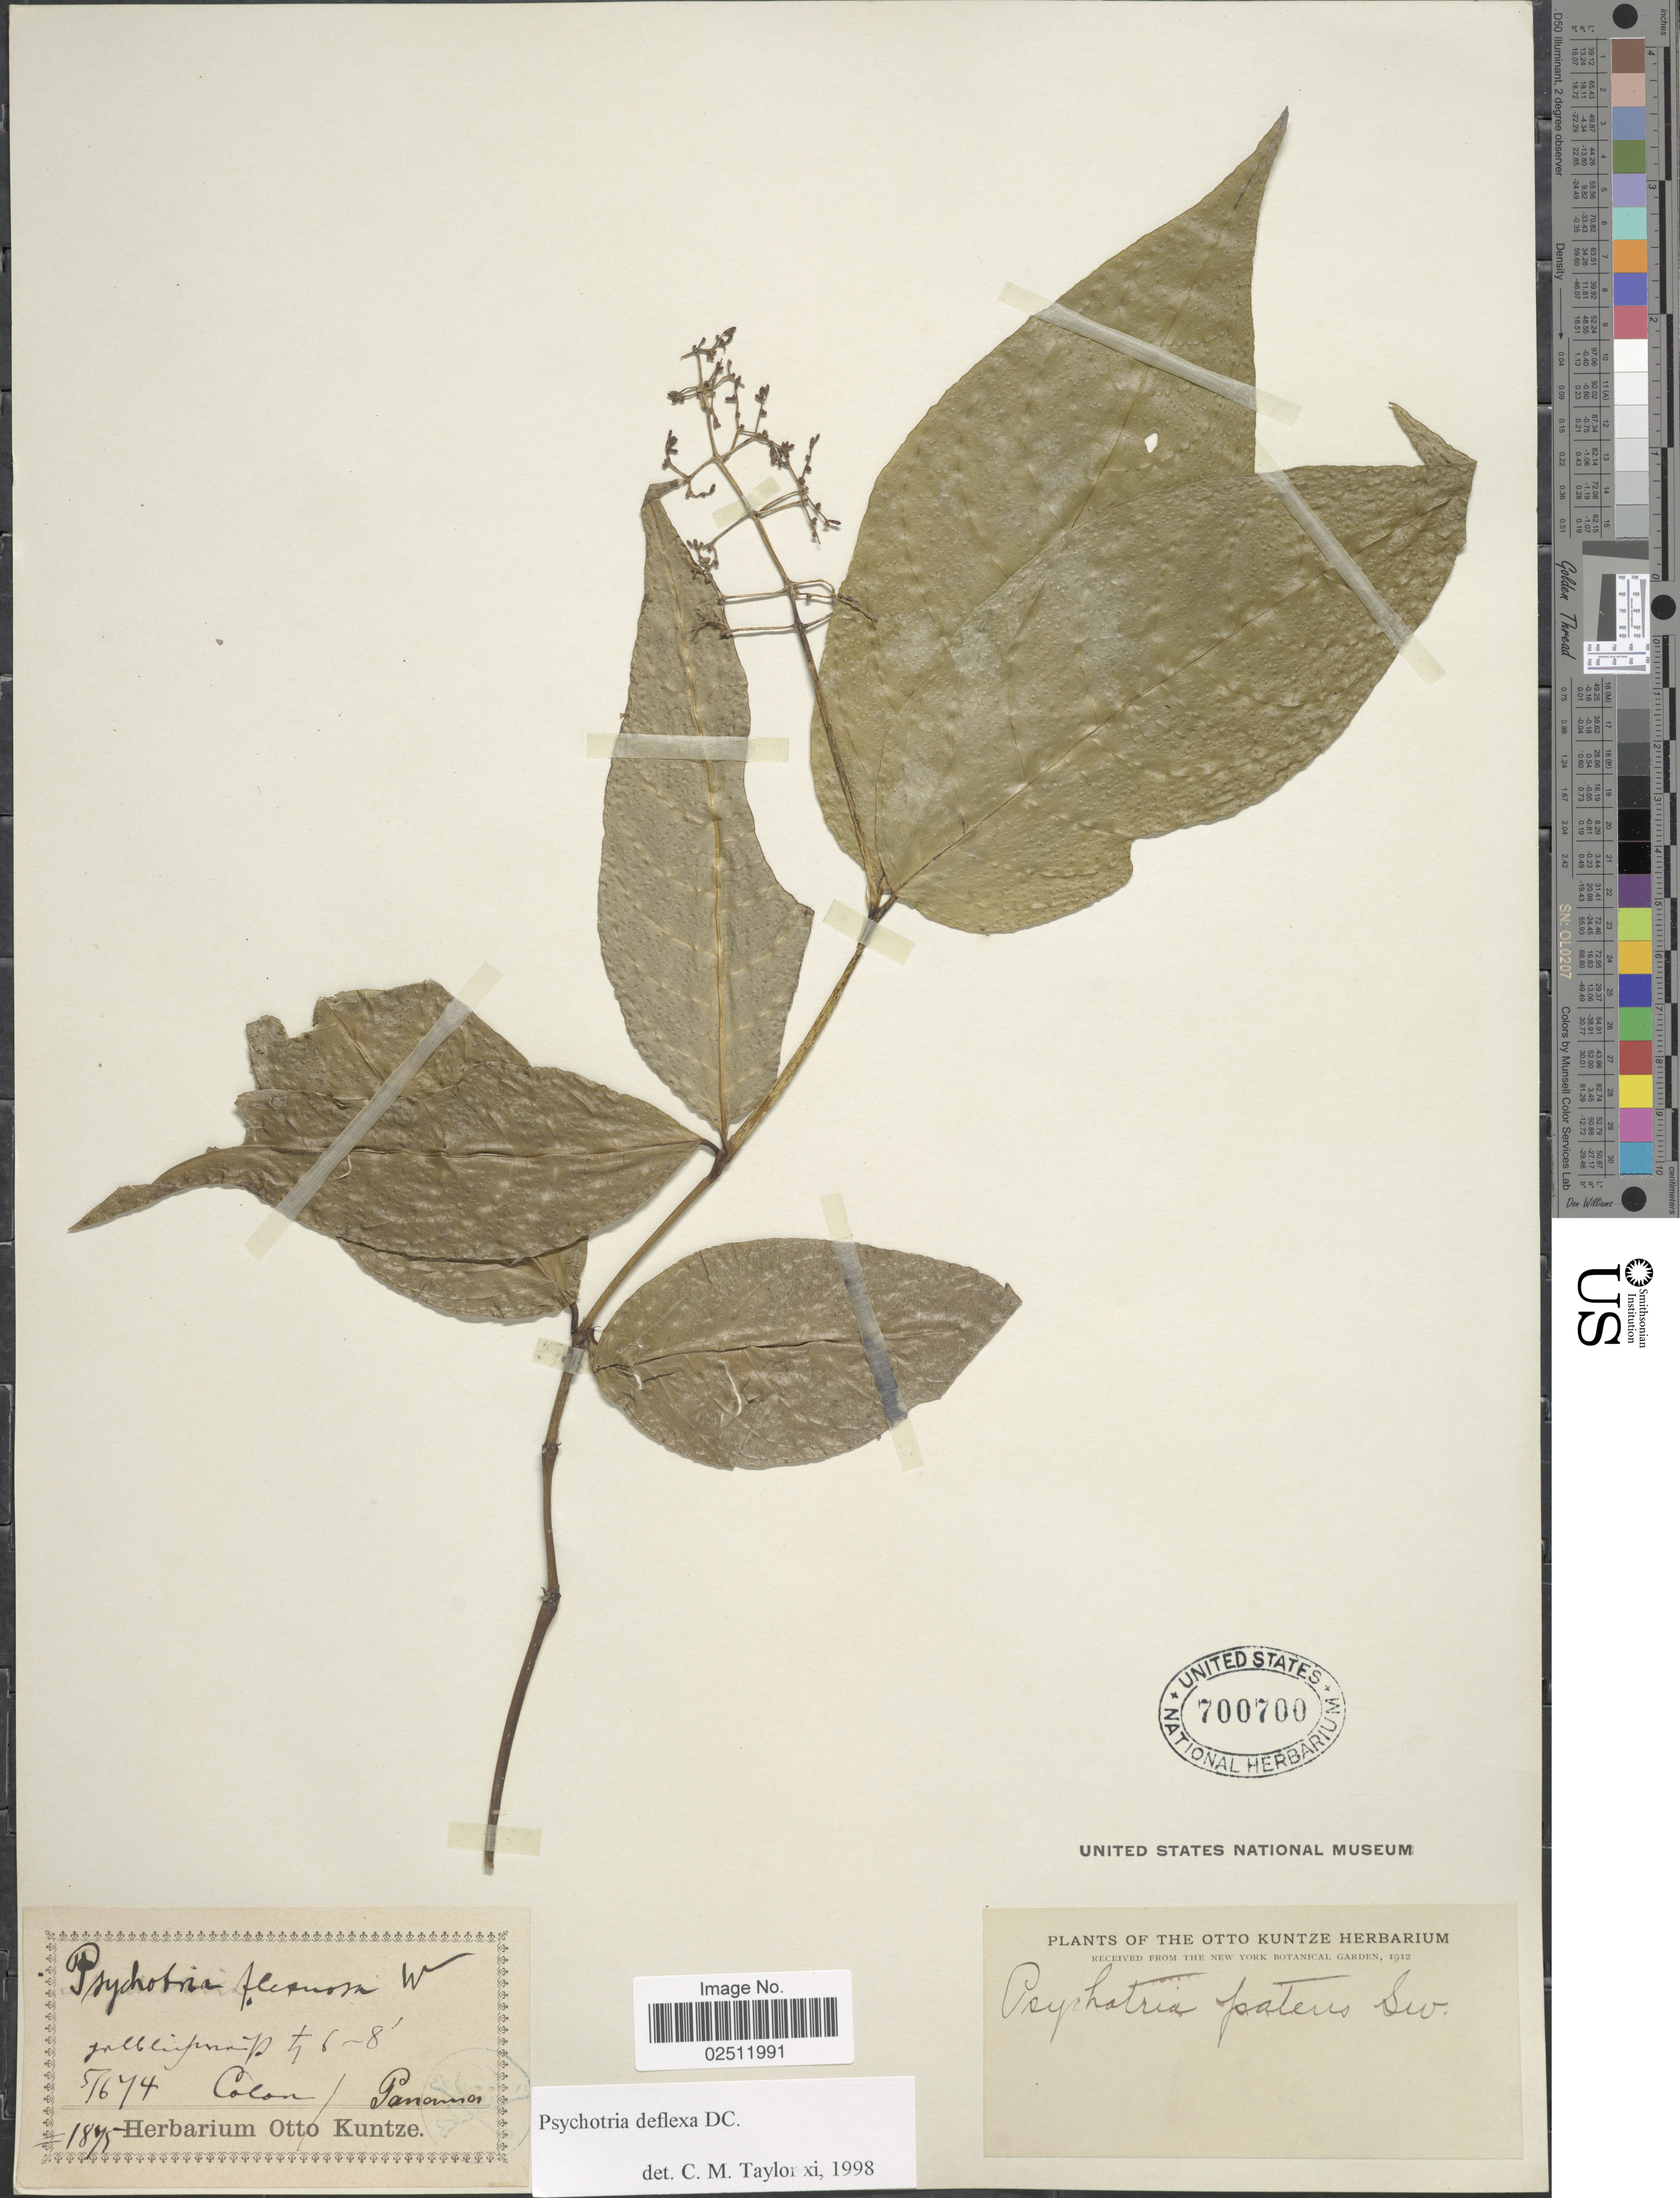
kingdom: Plantae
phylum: Tracheophyta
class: Magnoliopsida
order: Gentianales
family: Rubiaceae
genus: Psychotria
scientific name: Psychotria deflexa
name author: DC.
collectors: ex herb. Otto Kuntze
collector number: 1875*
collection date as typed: Transcribed d/m/y: 5/6/74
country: Panama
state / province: Colón / Panamá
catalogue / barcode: US 700700